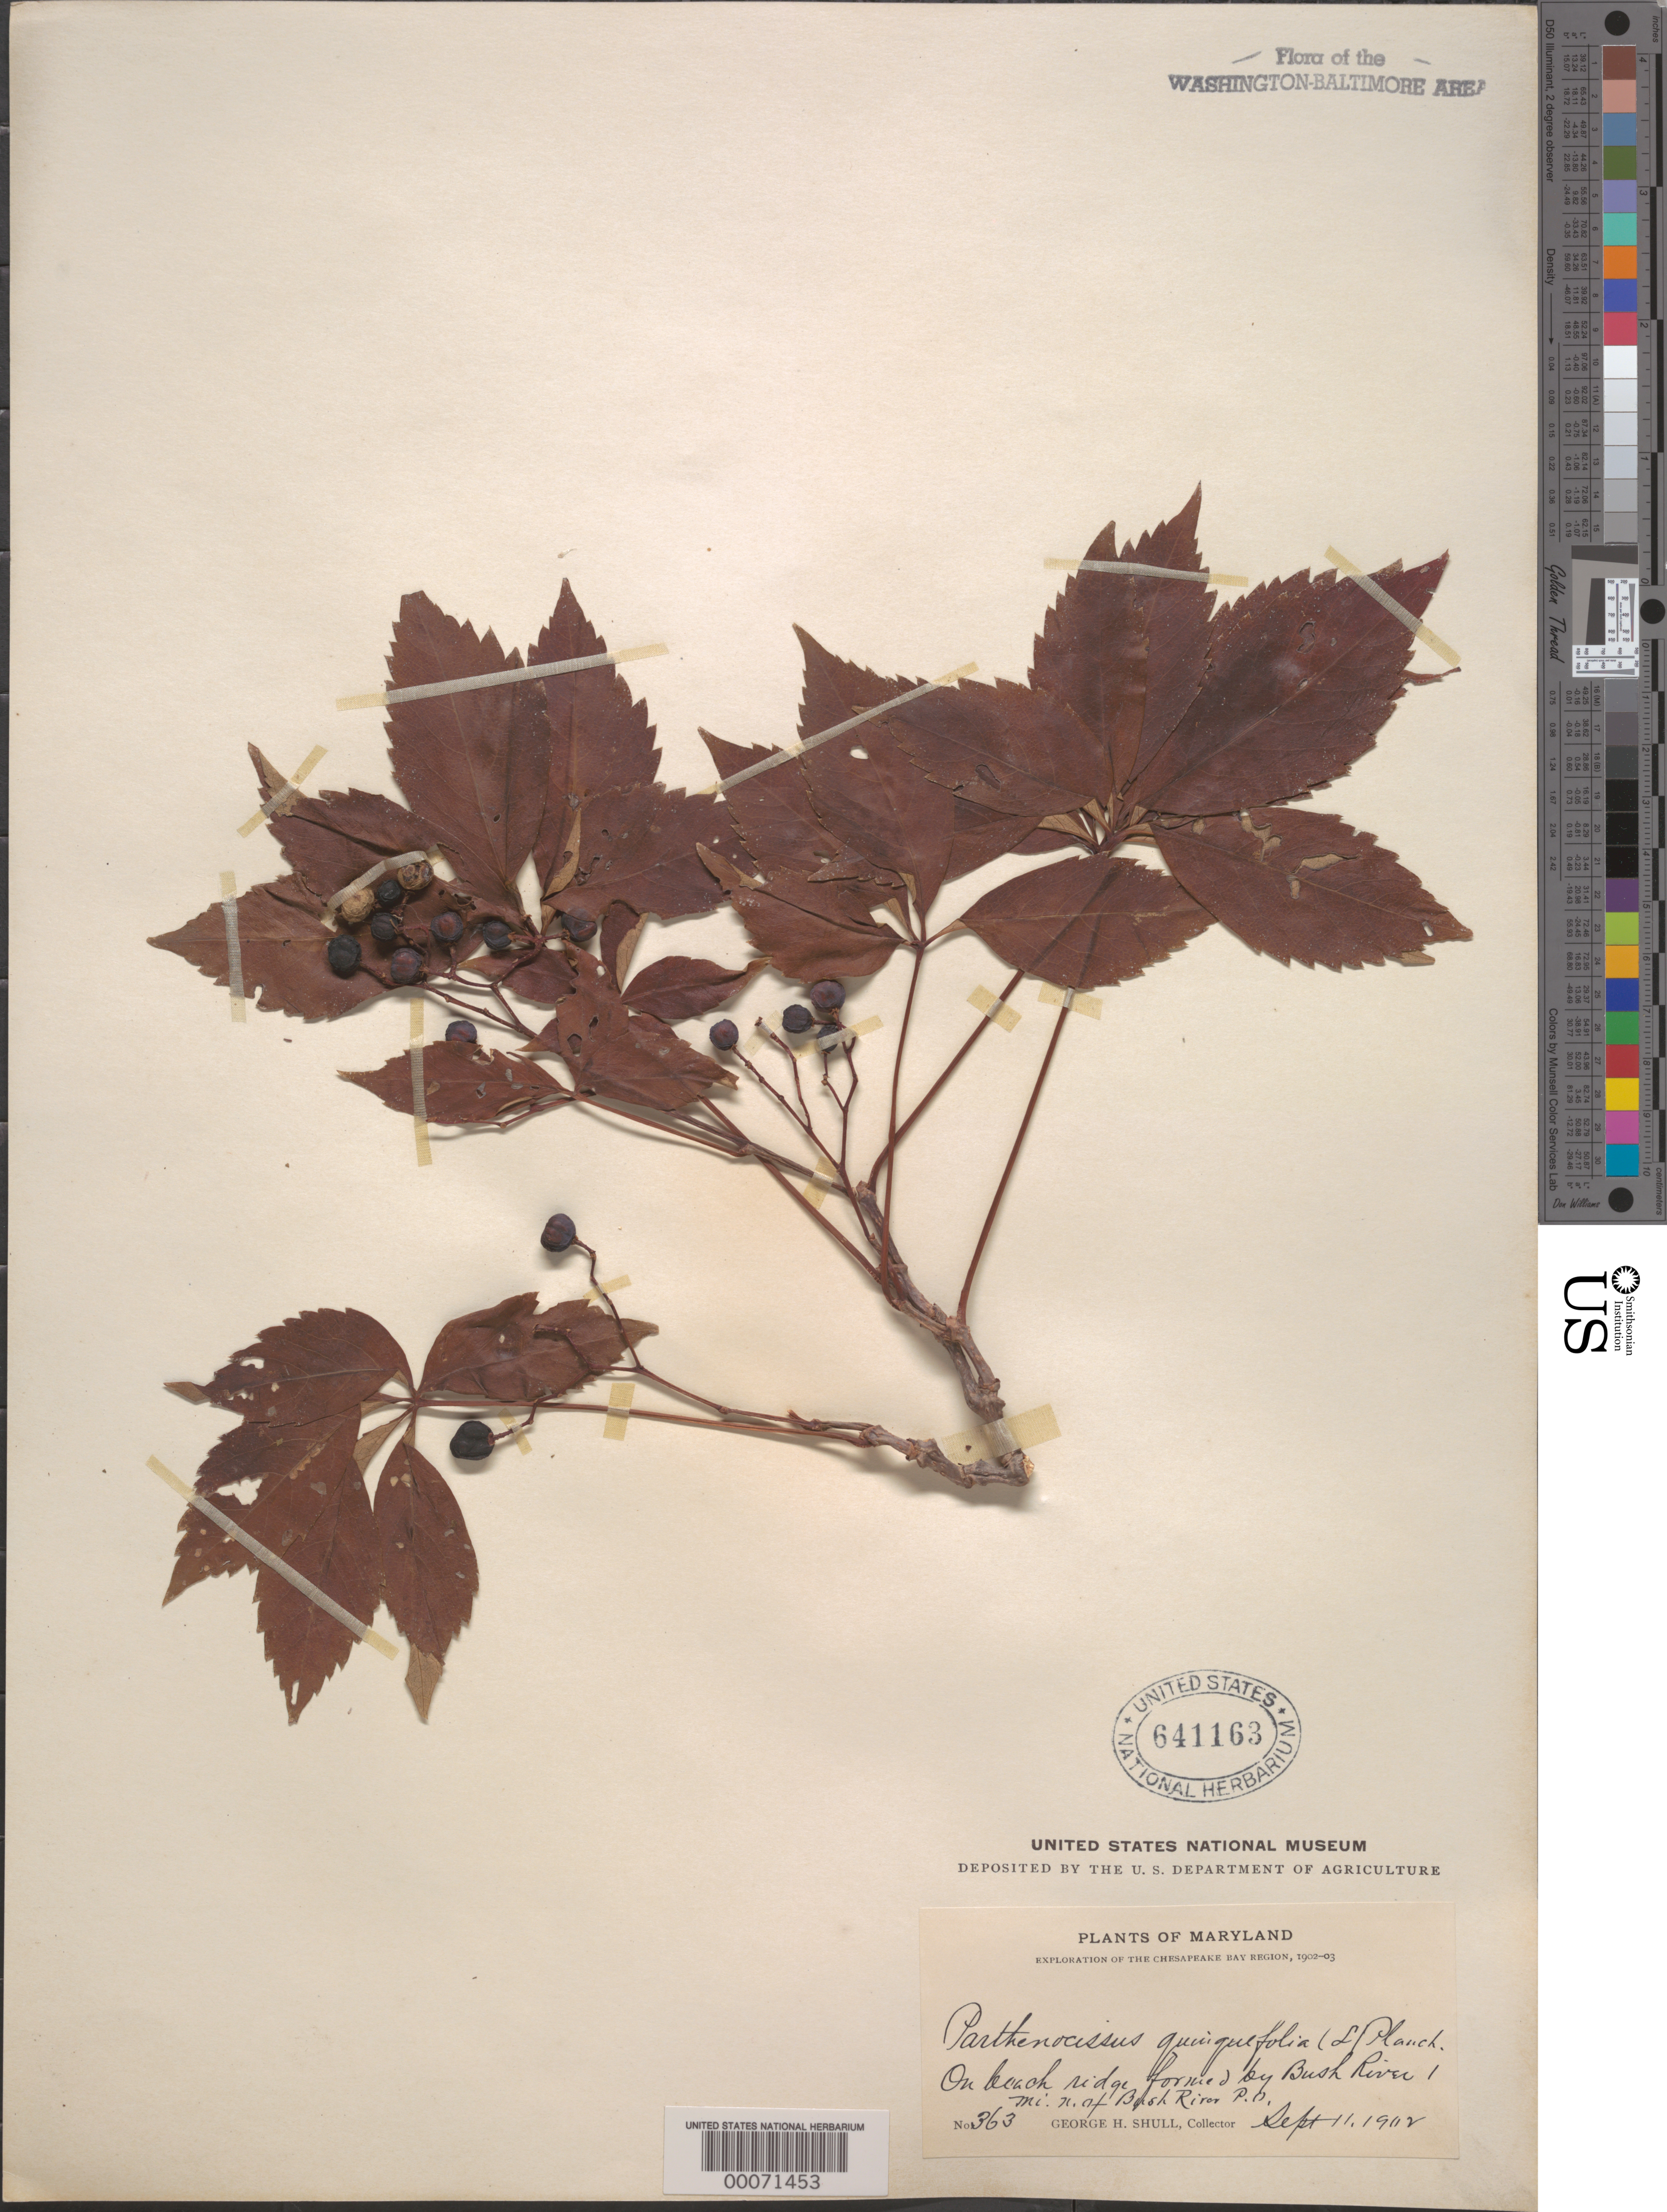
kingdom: Plantae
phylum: Tracheophyta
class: Magnoliopsida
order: Vitales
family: Vitaceae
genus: Parthenocissus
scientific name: Parthenocissus quinquefolia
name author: (L.) Planch.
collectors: G. H. Shull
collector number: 363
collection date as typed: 11 Sep 1902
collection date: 1902-09-11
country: United States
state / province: Maryland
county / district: Harford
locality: Bush River, north of Bush River P.O.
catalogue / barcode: US 641163